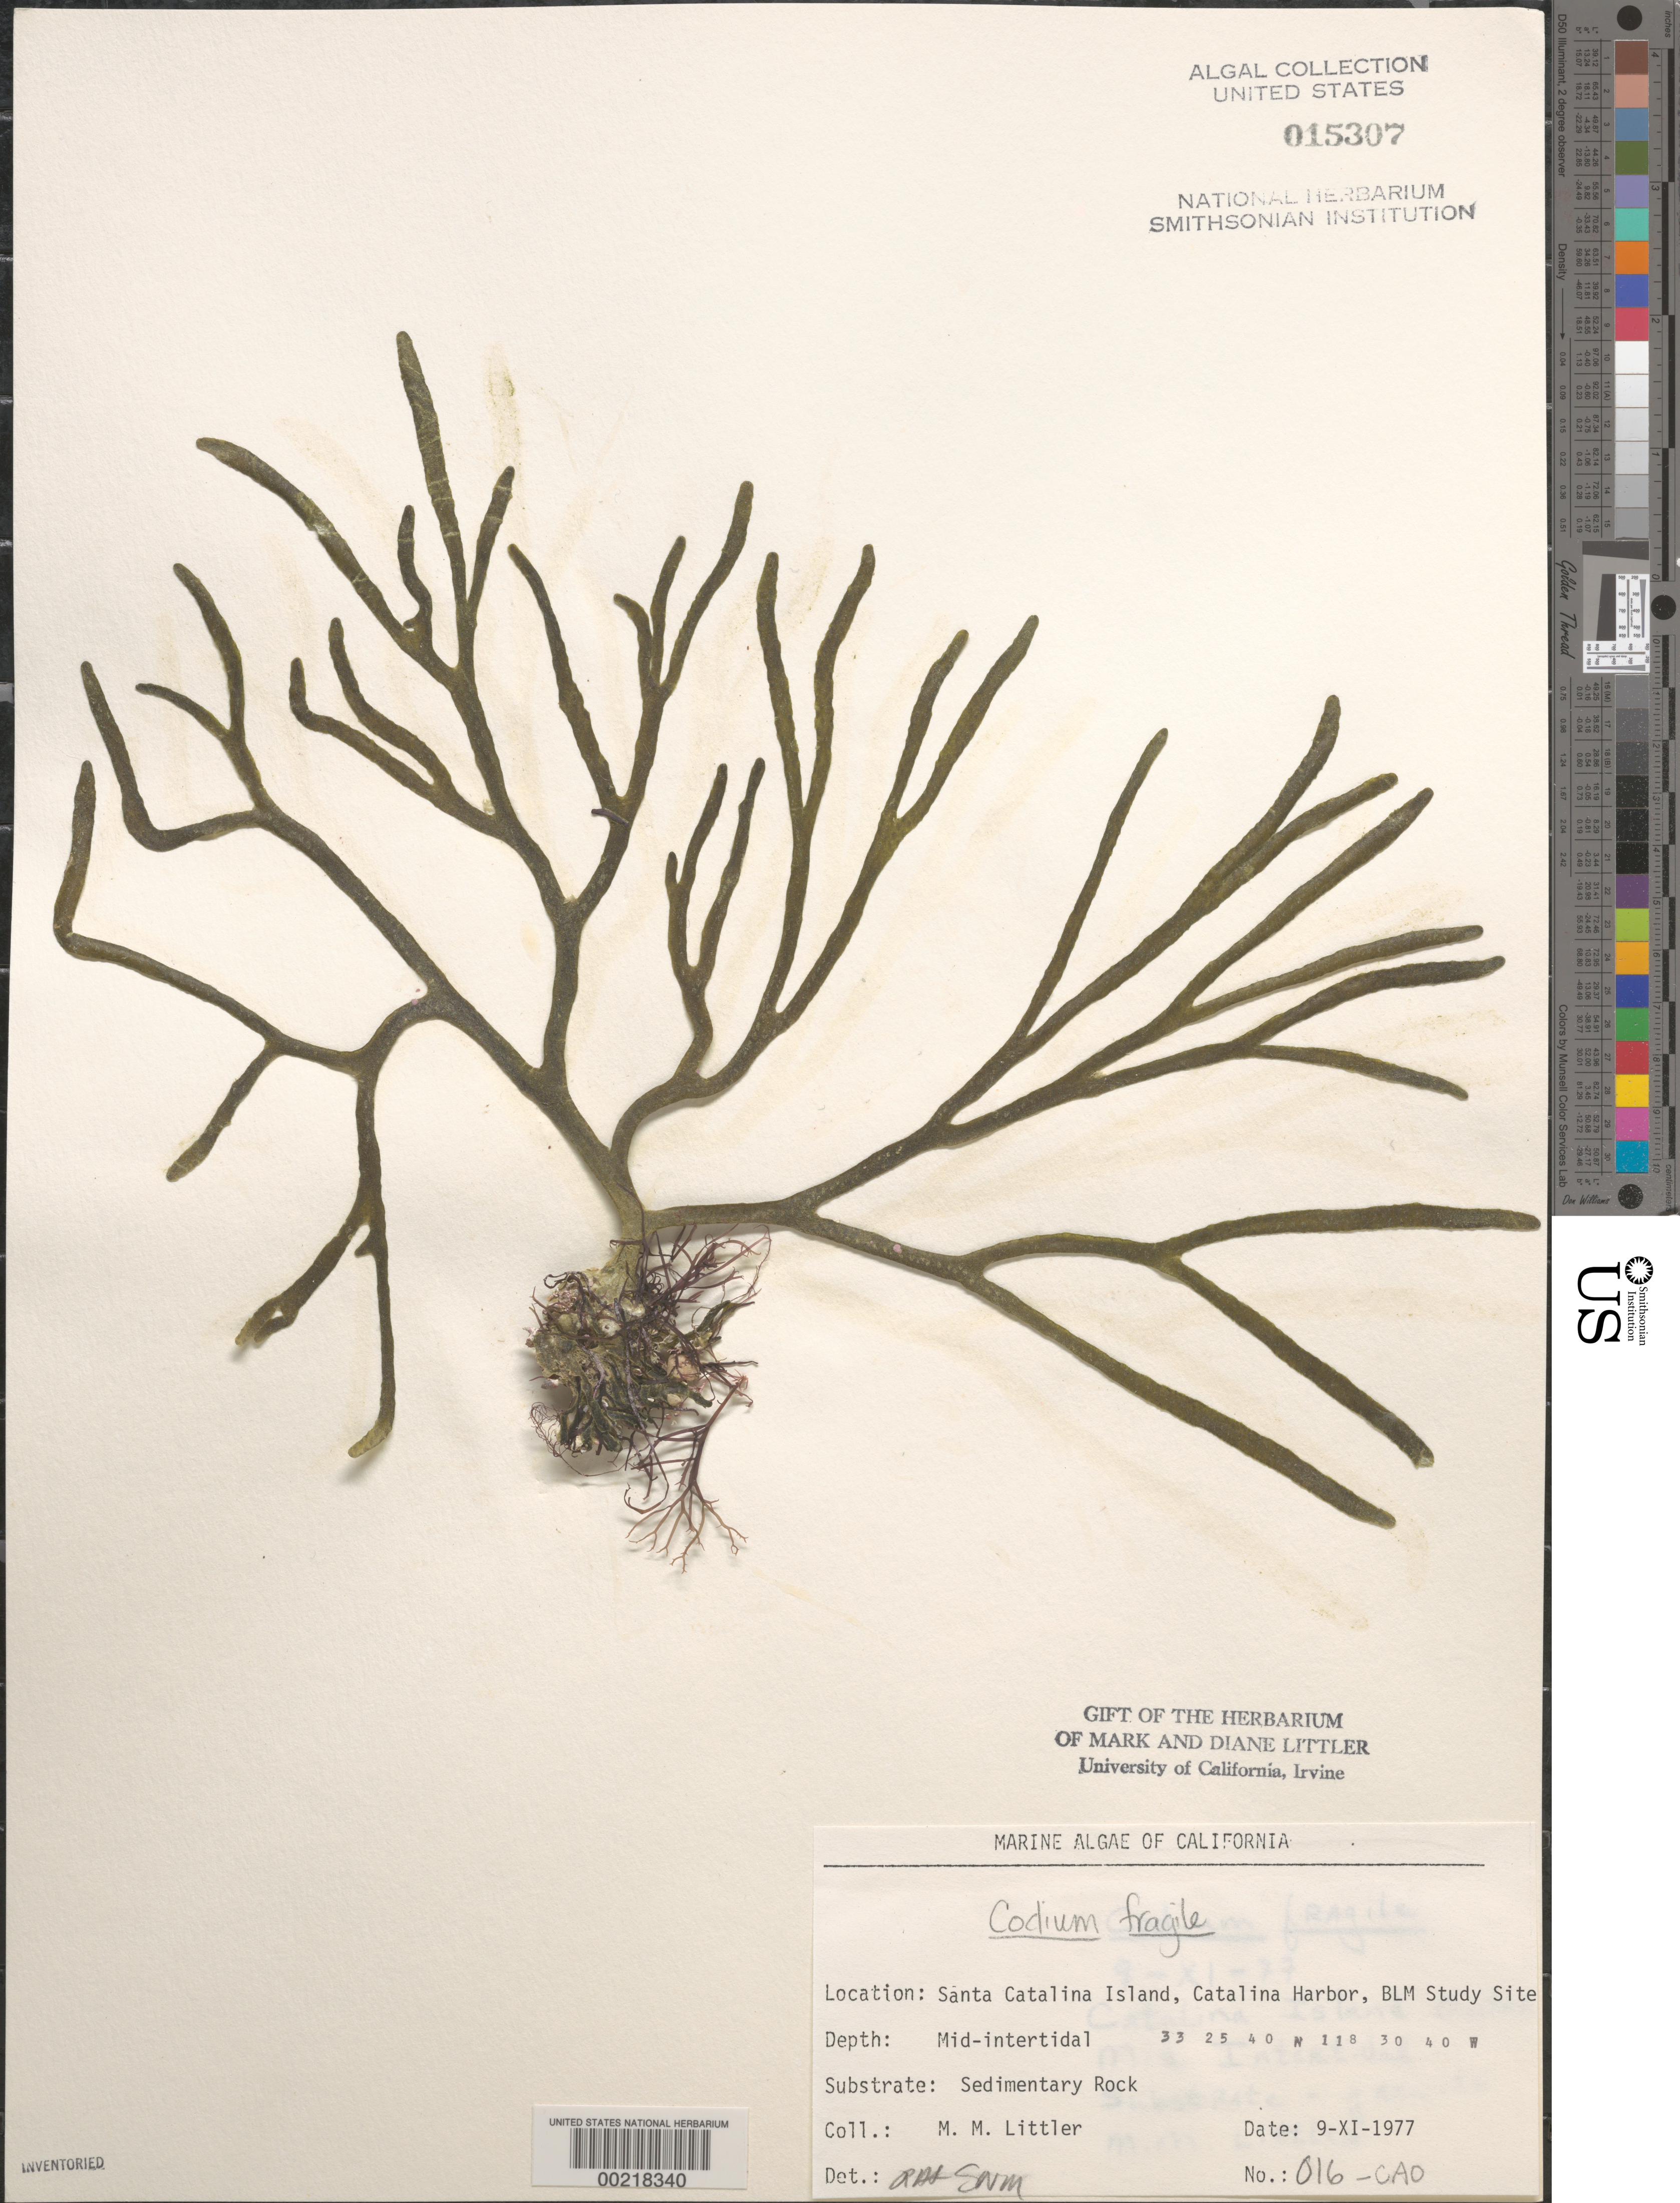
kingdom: Plantae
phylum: Chlorophyta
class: Ulvophyceae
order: Bryopsidales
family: Codiaceae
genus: Codium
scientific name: Codium fragile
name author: (Suringar) P. Hariot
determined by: Sims, Robert H.; Murray, S. N.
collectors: M. M. Littler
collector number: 016-cao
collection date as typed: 09 Nov 1977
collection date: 1977-11-09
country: United States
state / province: California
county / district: Los Angeles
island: Santa Catalina Island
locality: Catalina Harbor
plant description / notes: BLM-SOCALBIGHT Rocky Intertidal Survey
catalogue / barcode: US 15307